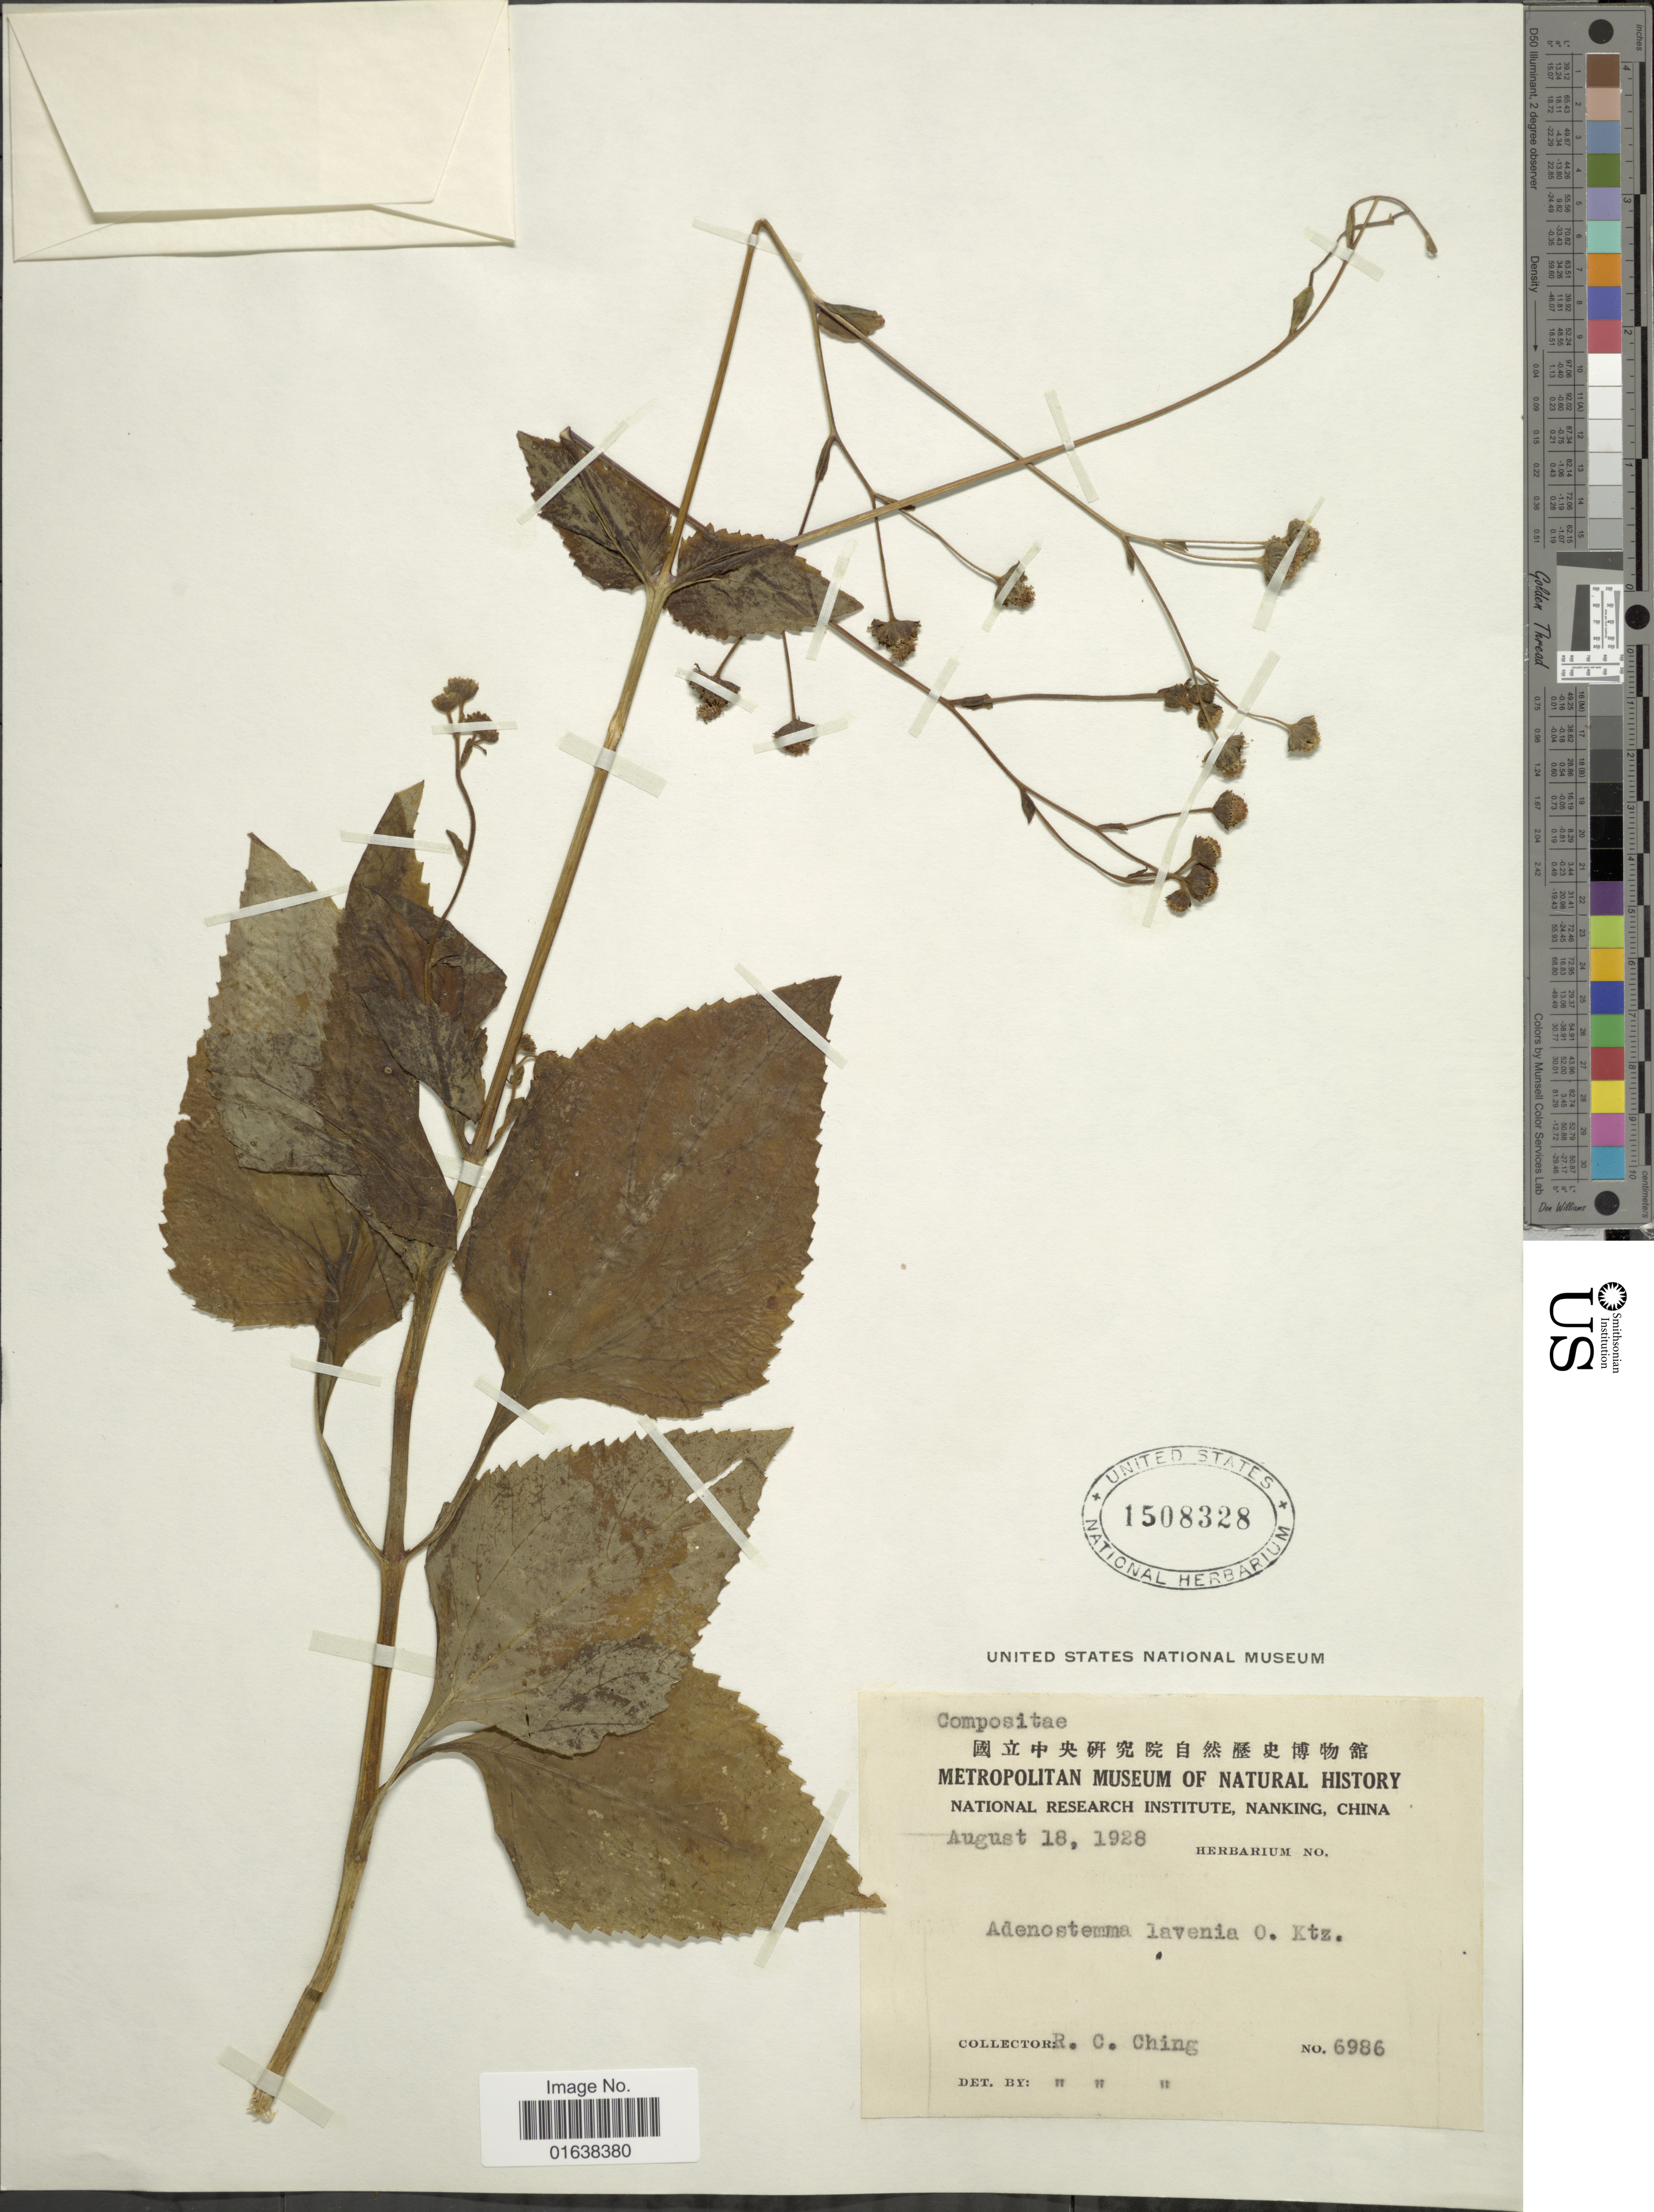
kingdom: Plantae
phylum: Tracheophyta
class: Magnoliopsida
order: Asterales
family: Asteraceae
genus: Adenostemma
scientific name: Adenostemma lavenia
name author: (L.) Kuntze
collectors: R. C. Ching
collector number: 6986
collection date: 1928-08-18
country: China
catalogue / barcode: US 1508328